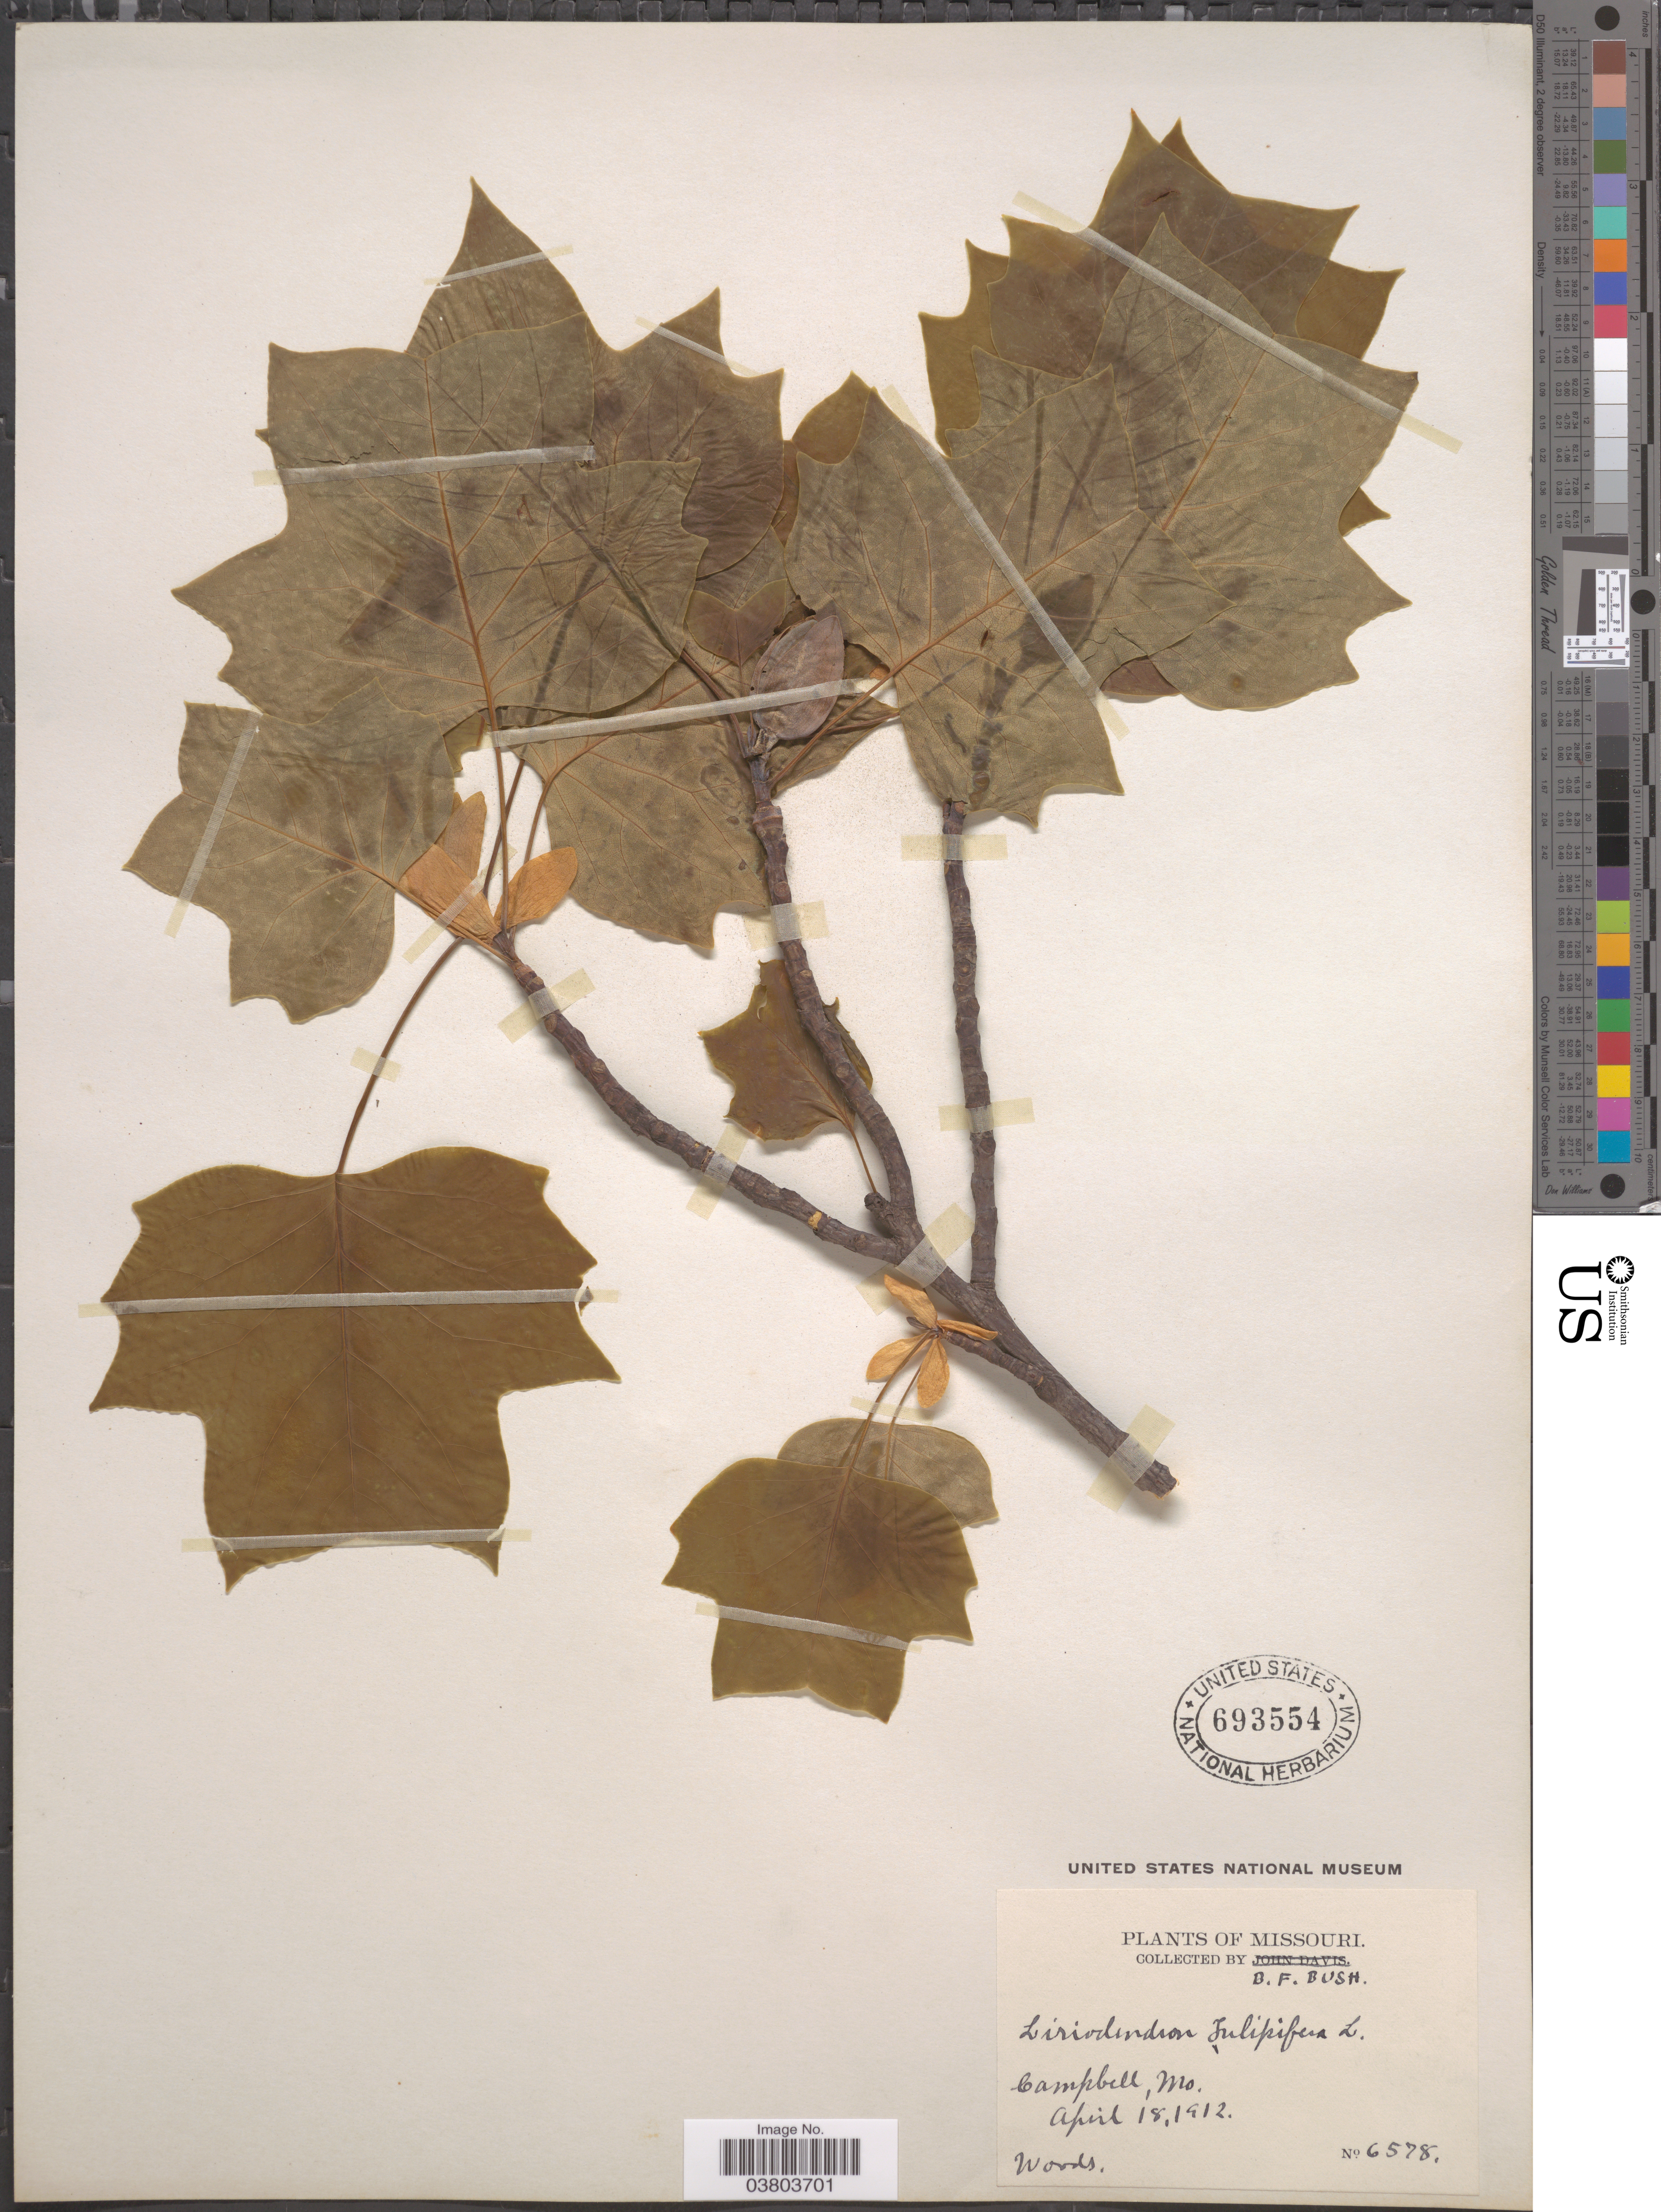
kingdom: Plantae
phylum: Tracheophyta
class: Magnoliopsida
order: Magnoliales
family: Magnoliaceae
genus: Liriodendron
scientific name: Liriodendron tulipifera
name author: L.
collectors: B. F. Bush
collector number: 6578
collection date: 1912-04-18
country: United States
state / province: Missouri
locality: Campbell.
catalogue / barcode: US 693554